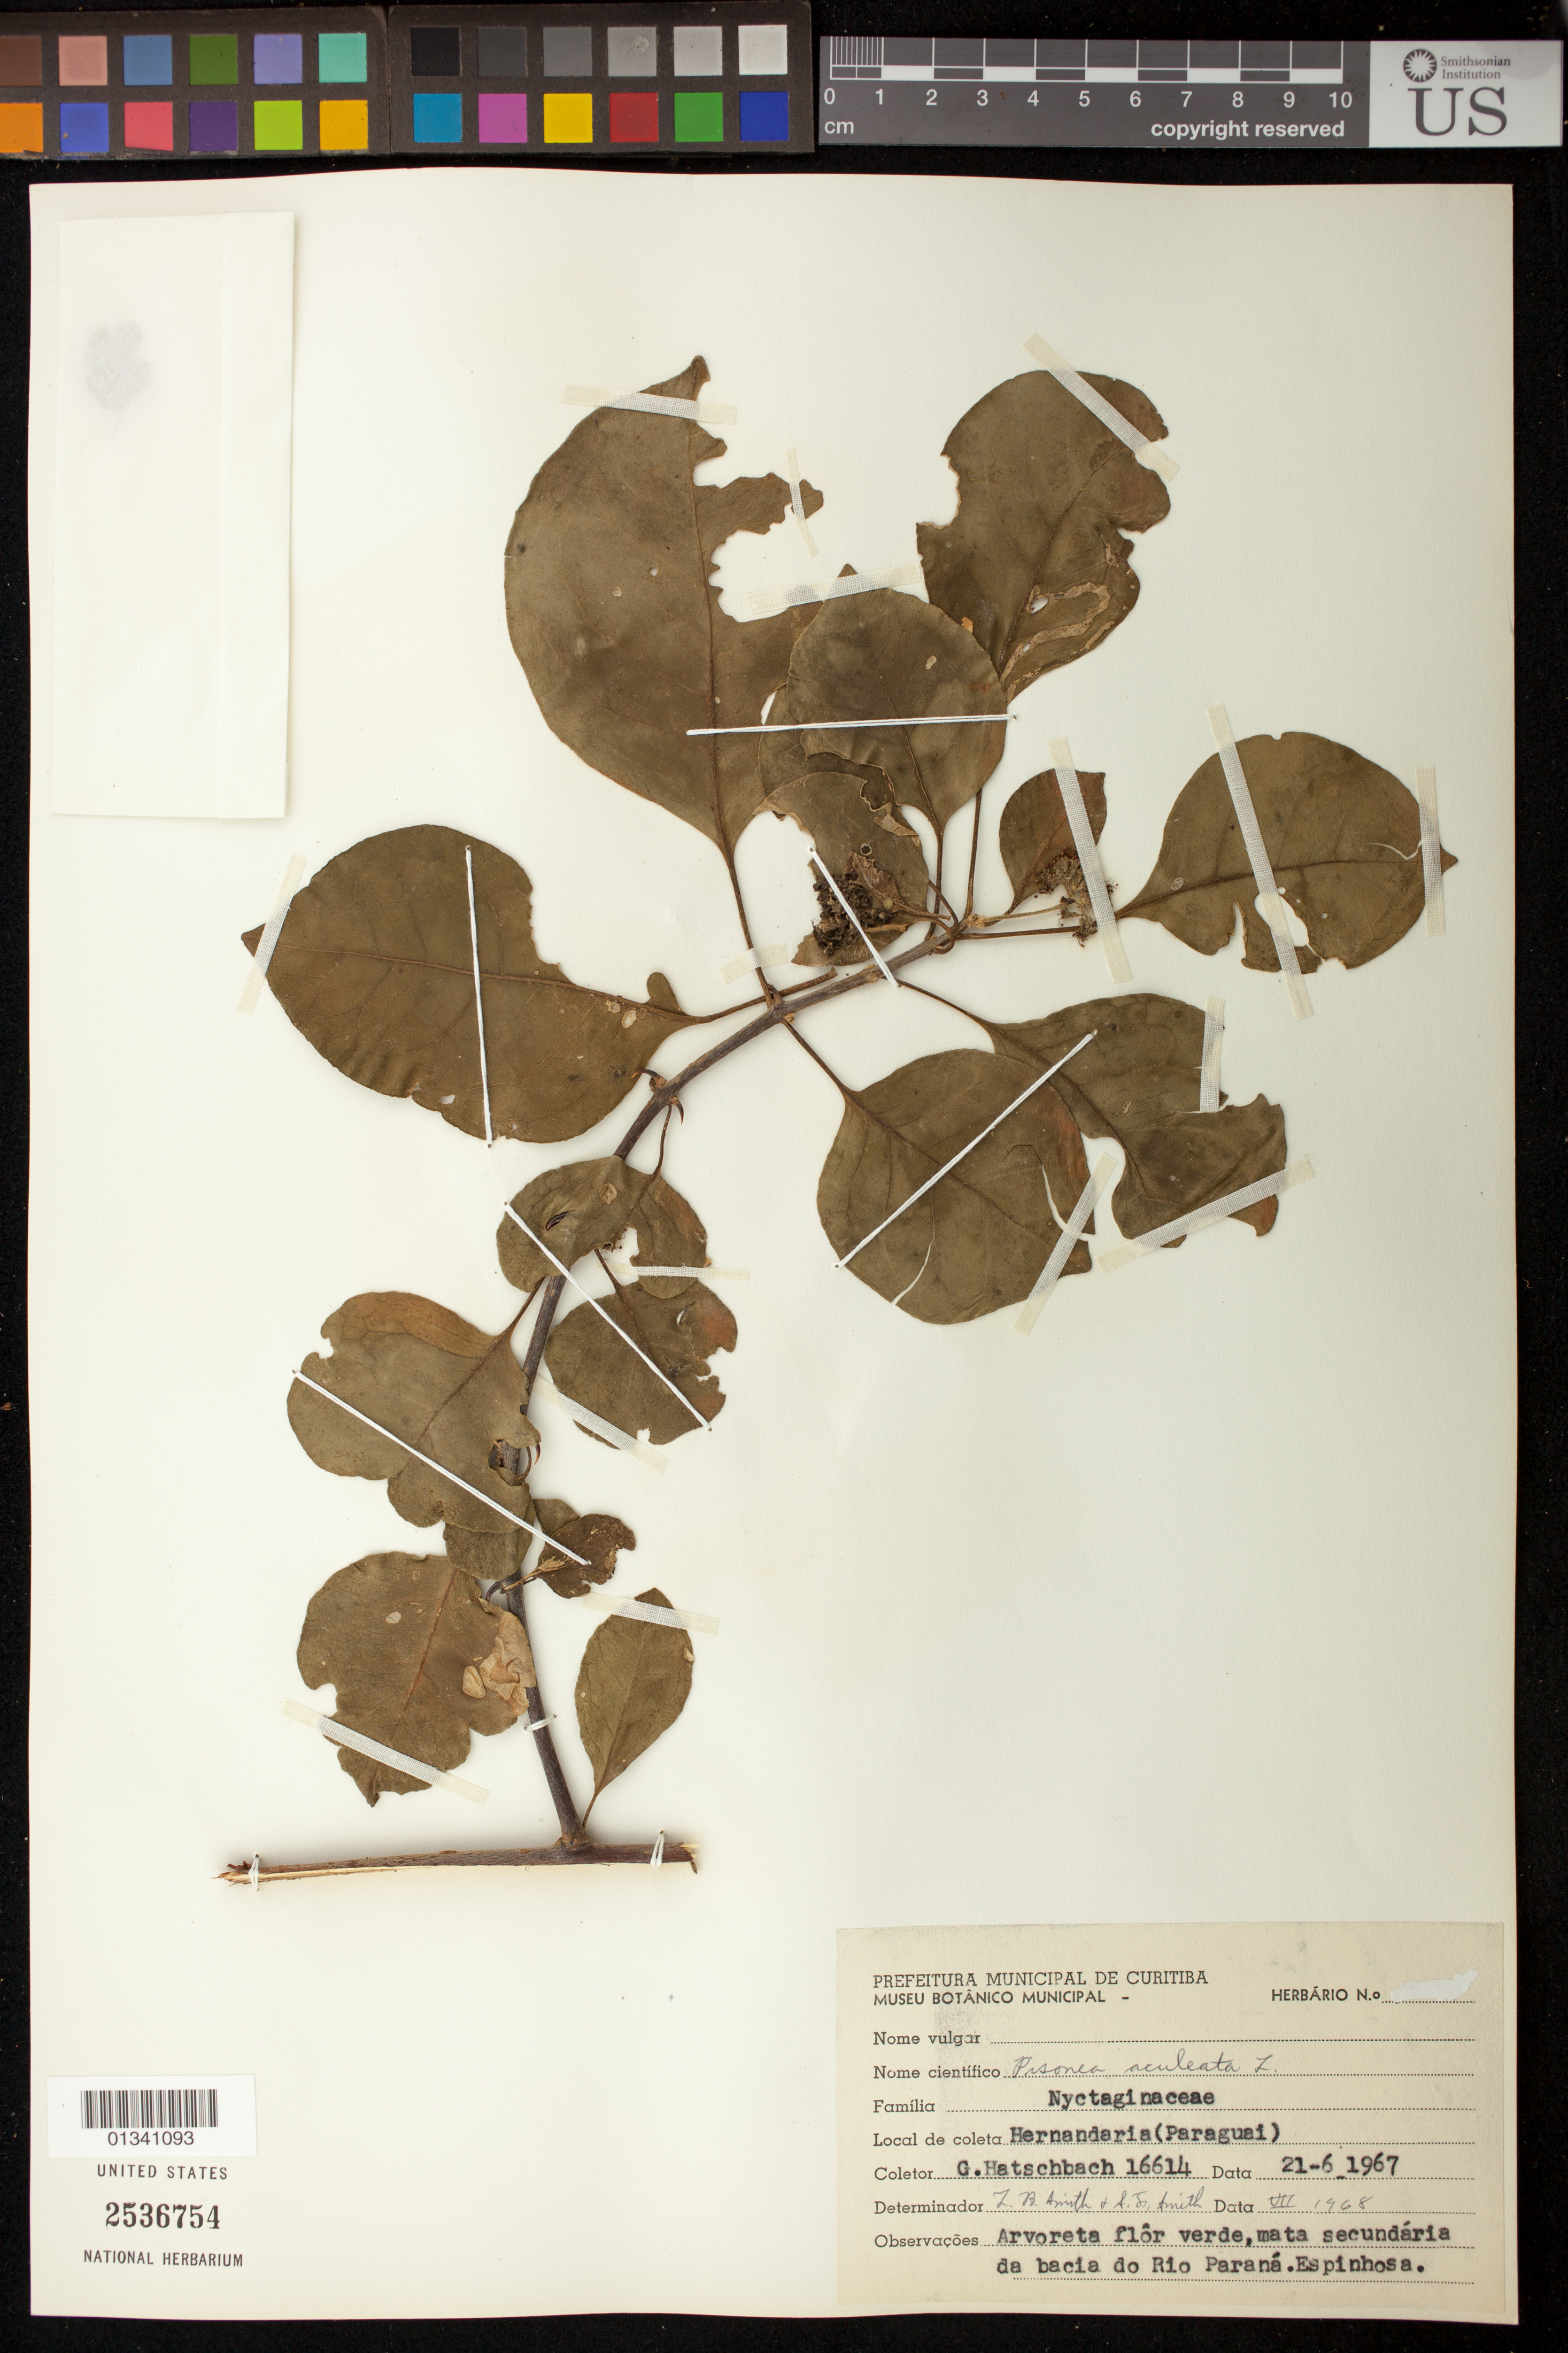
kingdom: Plantae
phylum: Tracheophyta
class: Magnoliopsida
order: Caryophyllales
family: Nyctaginaceae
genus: Pisonia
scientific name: Pisonia aculeata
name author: L.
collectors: G. Hatschbach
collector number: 16614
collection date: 1967-06-21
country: Paraguay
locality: Hernandaria. Bacia do Rio Paraná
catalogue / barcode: US 2536754